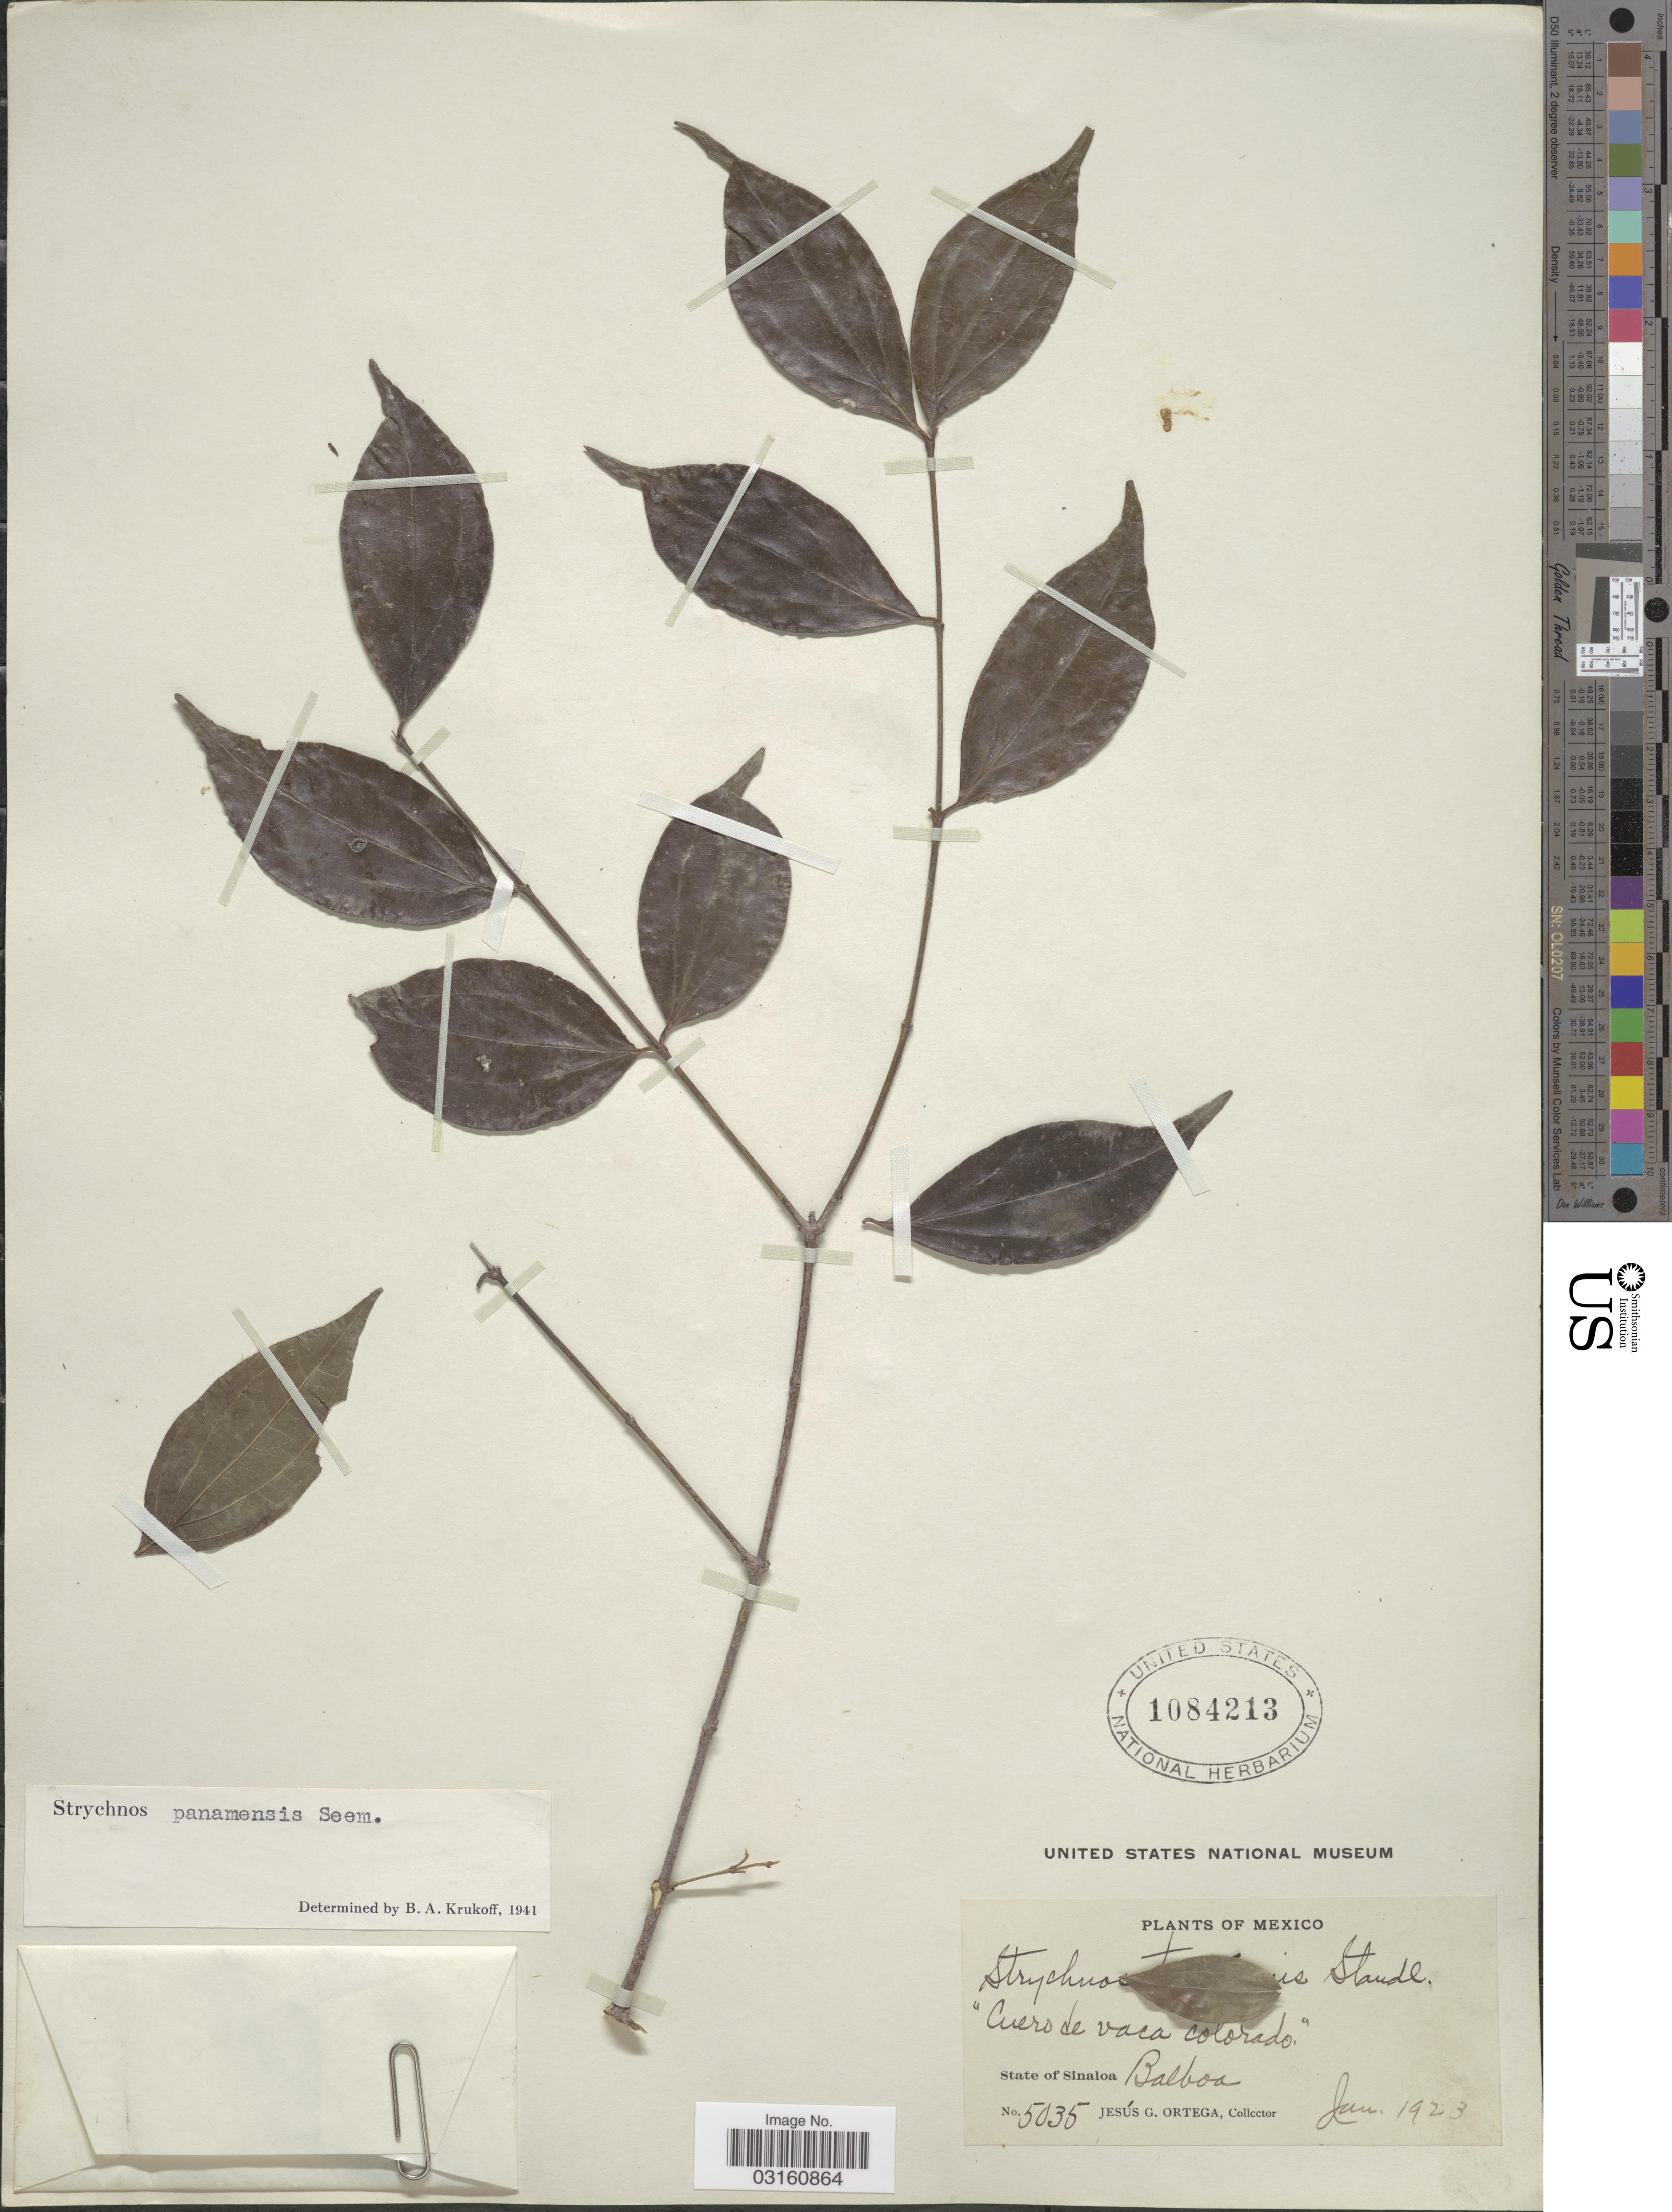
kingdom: Plantae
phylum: Tracheophyta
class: Magnoliopsida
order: Gentianales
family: Loganiaceae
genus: Strychnos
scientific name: Strychnos panamensis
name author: Seem.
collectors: J. Ortega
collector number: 5035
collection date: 1923-01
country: Mexico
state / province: Sinaloa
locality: Balboa.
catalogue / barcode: US 1084213